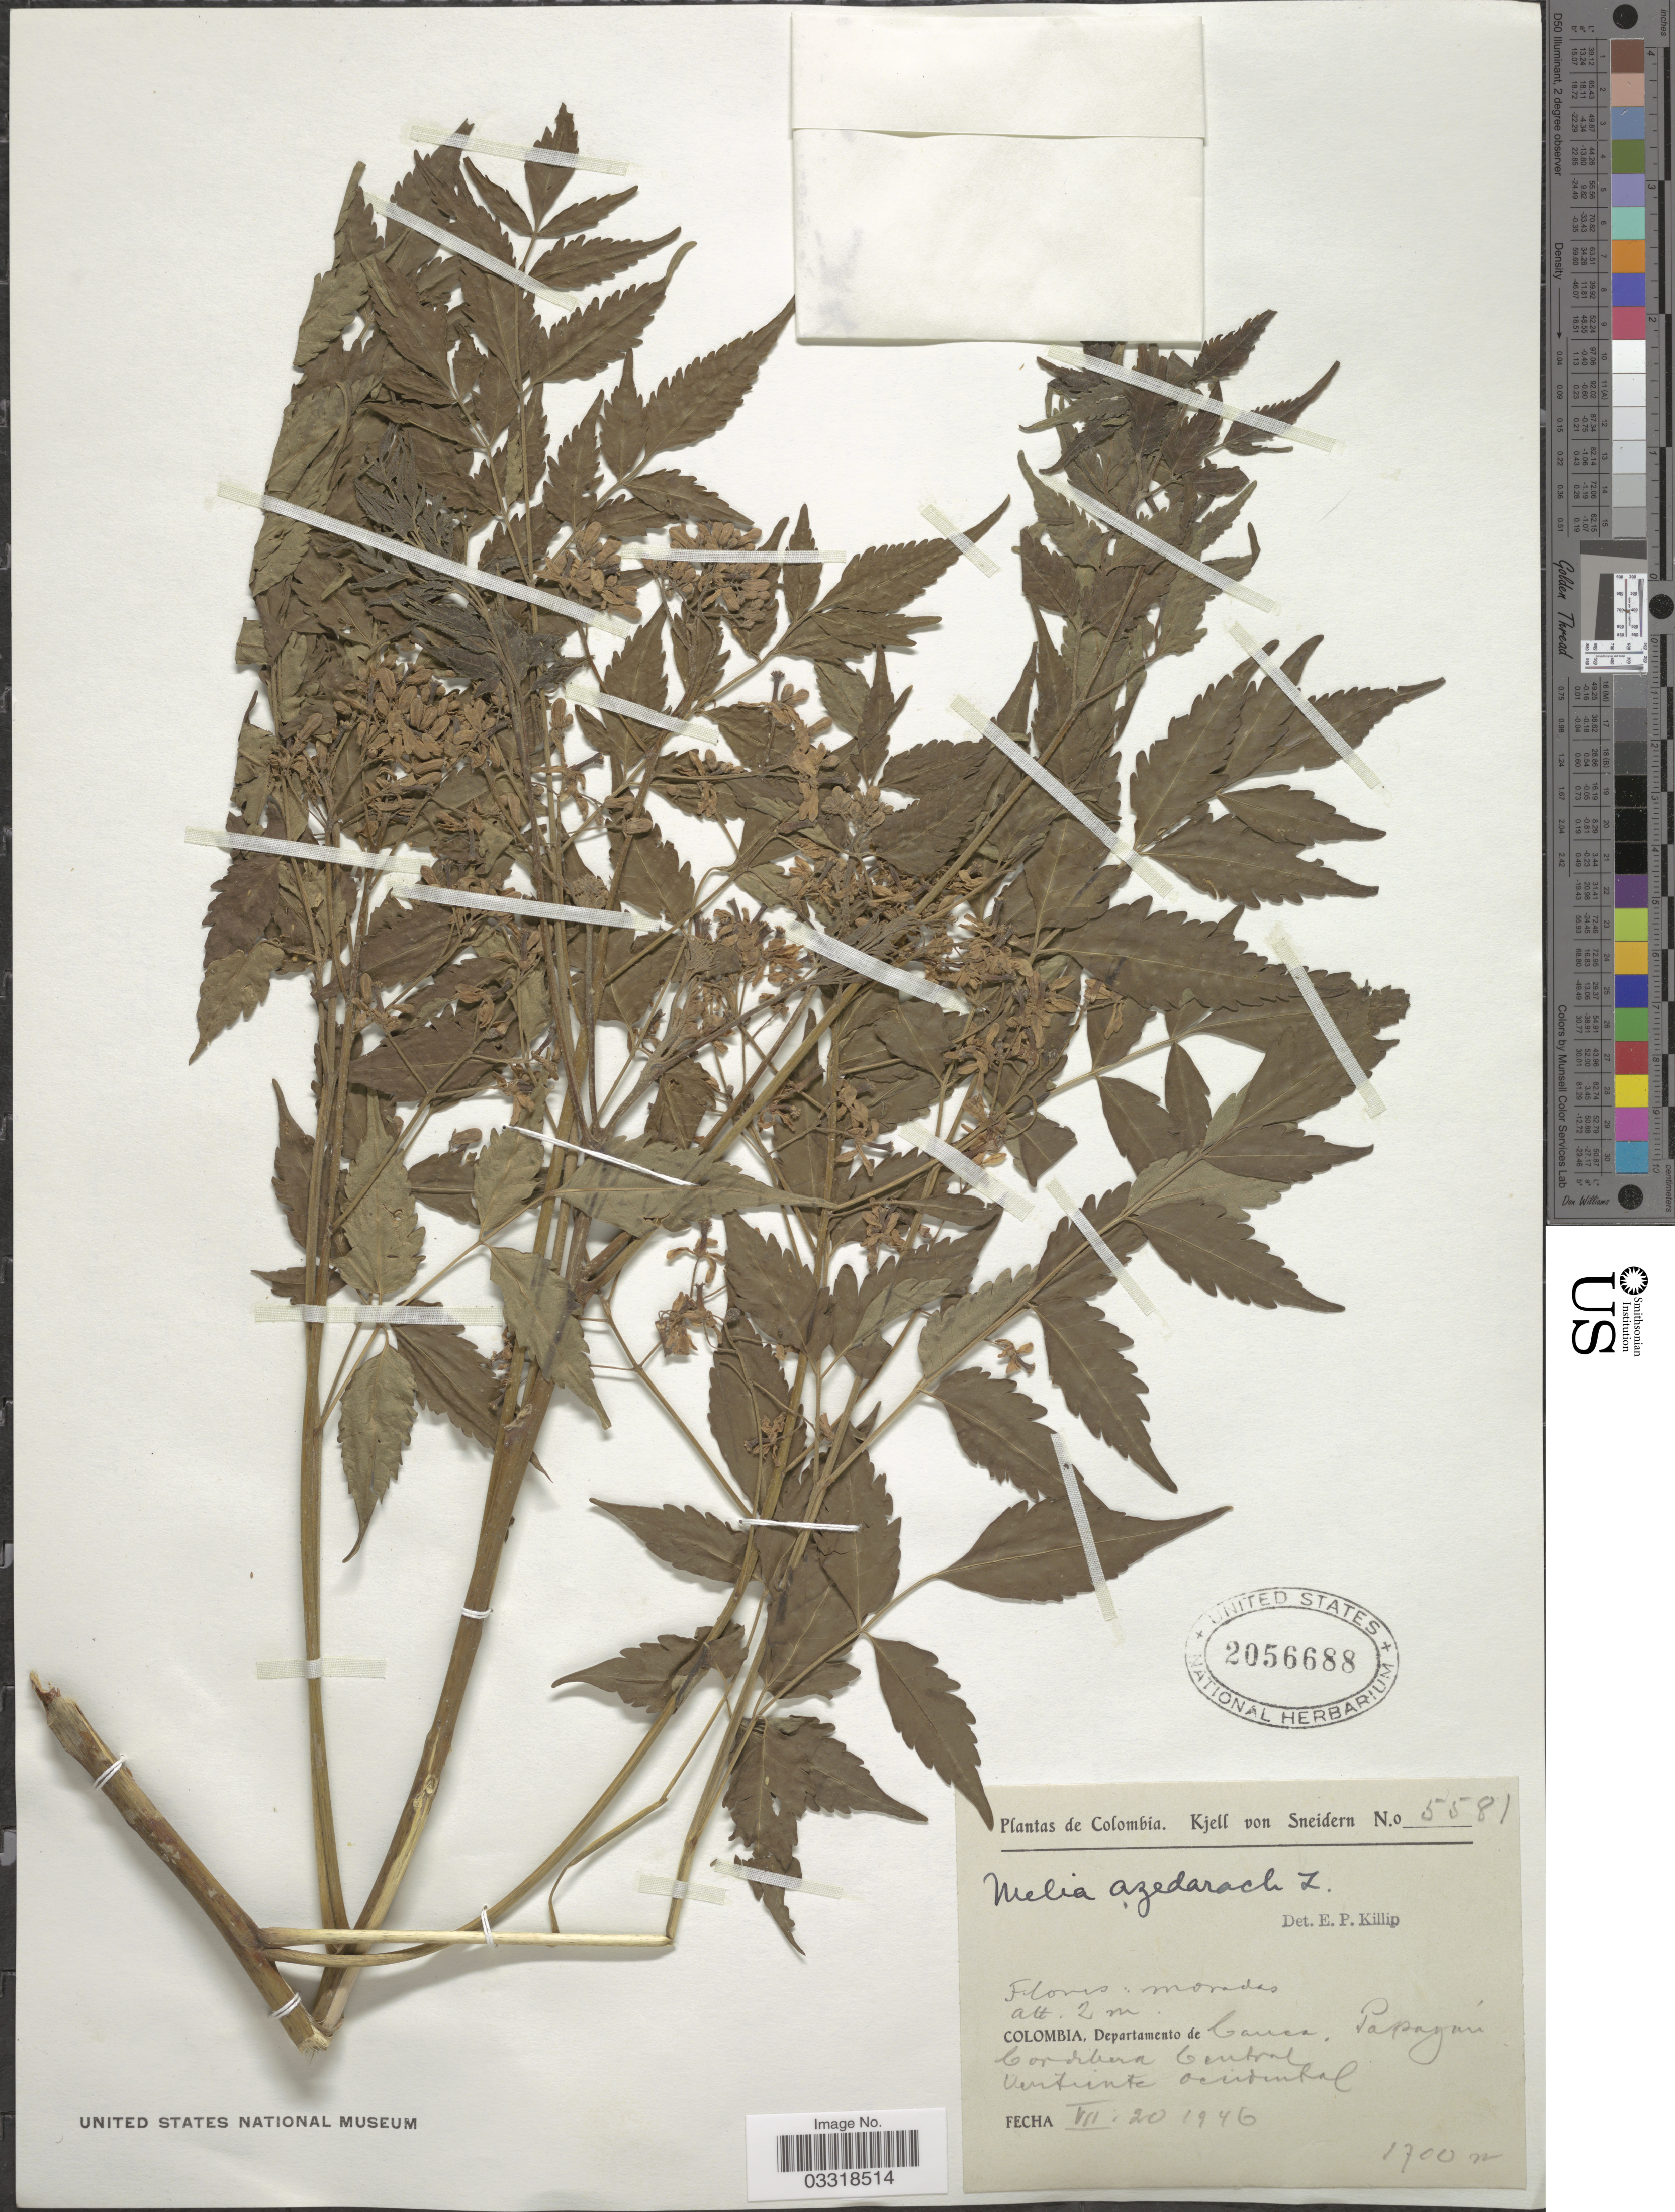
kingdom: Plantae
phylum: Tracheophyta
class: Magnoliopsida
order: Sapindales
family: Meliaceae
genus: Melia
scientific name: Melia azedarach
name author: L.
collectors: K. von Sneidern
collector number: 5581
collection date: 1946-07-20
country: Colombia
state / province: Cauca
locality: Departamento de Cauca. Popayán Cordillera Central. Vertiente Occidental.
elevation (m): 2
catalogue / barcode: US 2056688